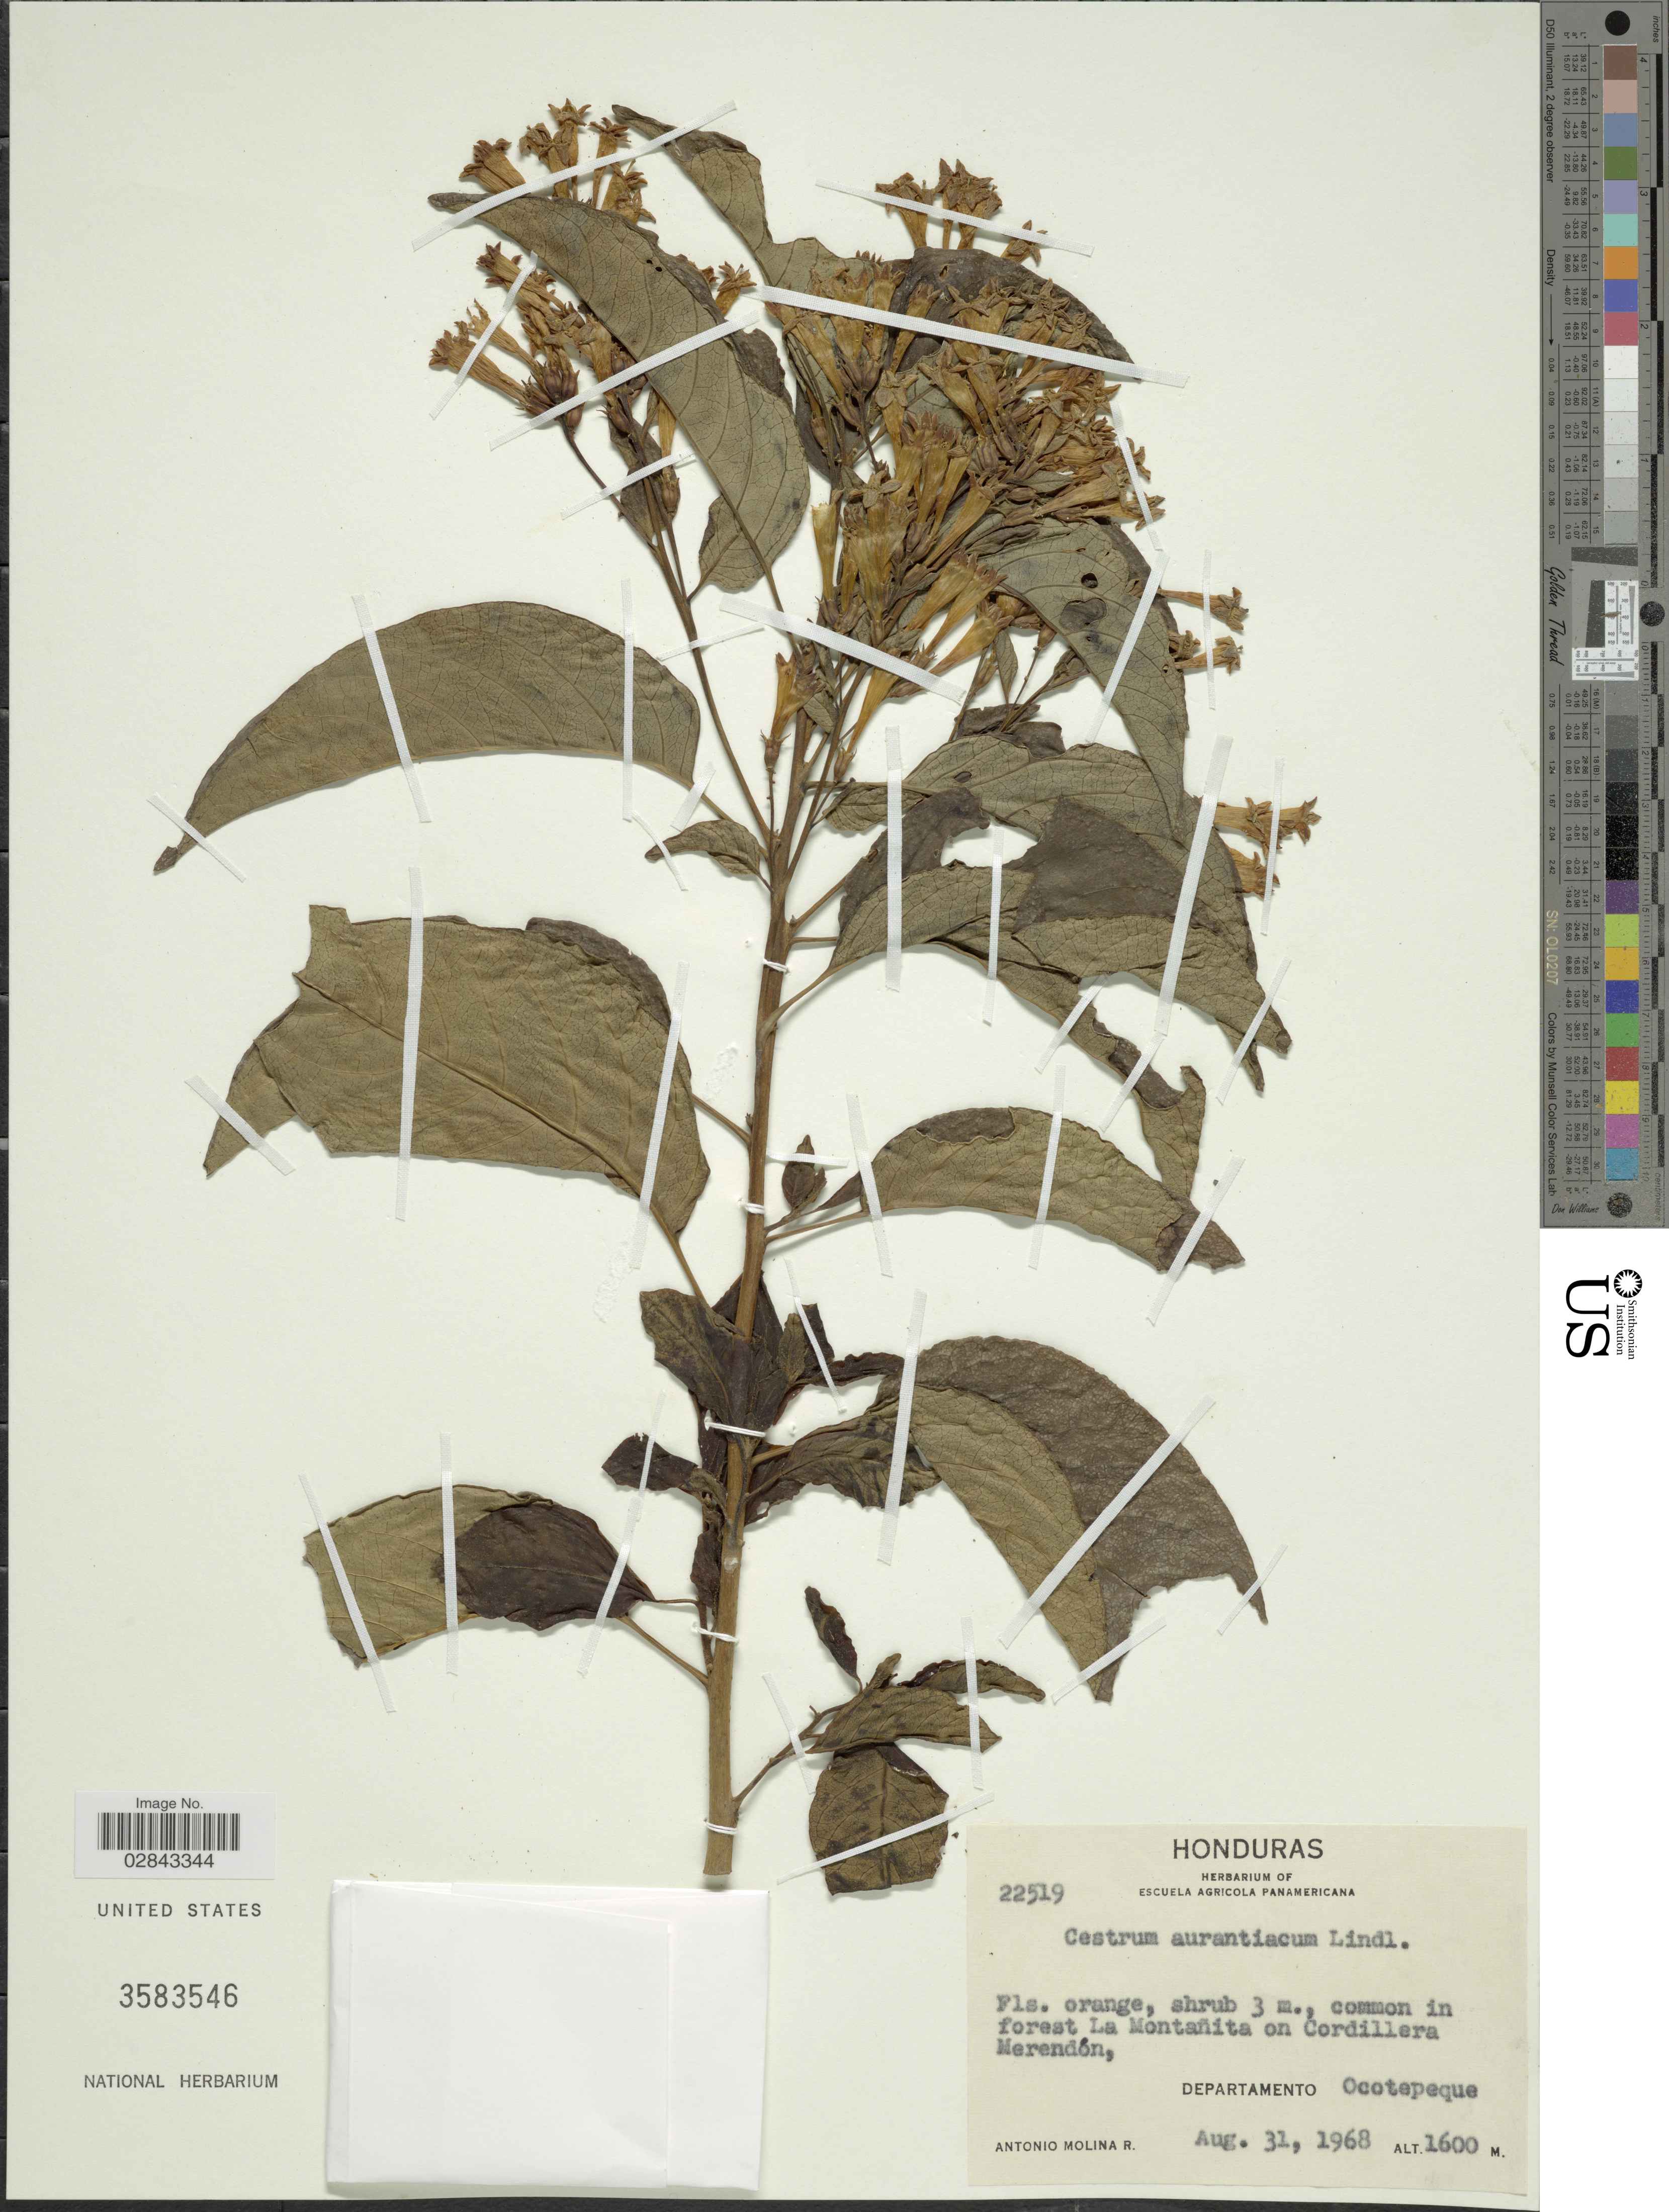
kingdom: Plantae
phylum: Tracheophyta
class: Magnoliopsida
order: Solanales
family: Solanaceae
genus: Cestrum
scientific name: Cestrum aurantiacum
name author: Lindley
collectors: A. Molina R.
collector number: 22519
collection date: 1968-08-31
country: Honduras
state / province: Ocotepeque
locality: Common in forest La Montañita on Cordillera Merendón, Departamento Ocotepeque.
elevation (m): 1600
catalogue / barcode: US 3583546